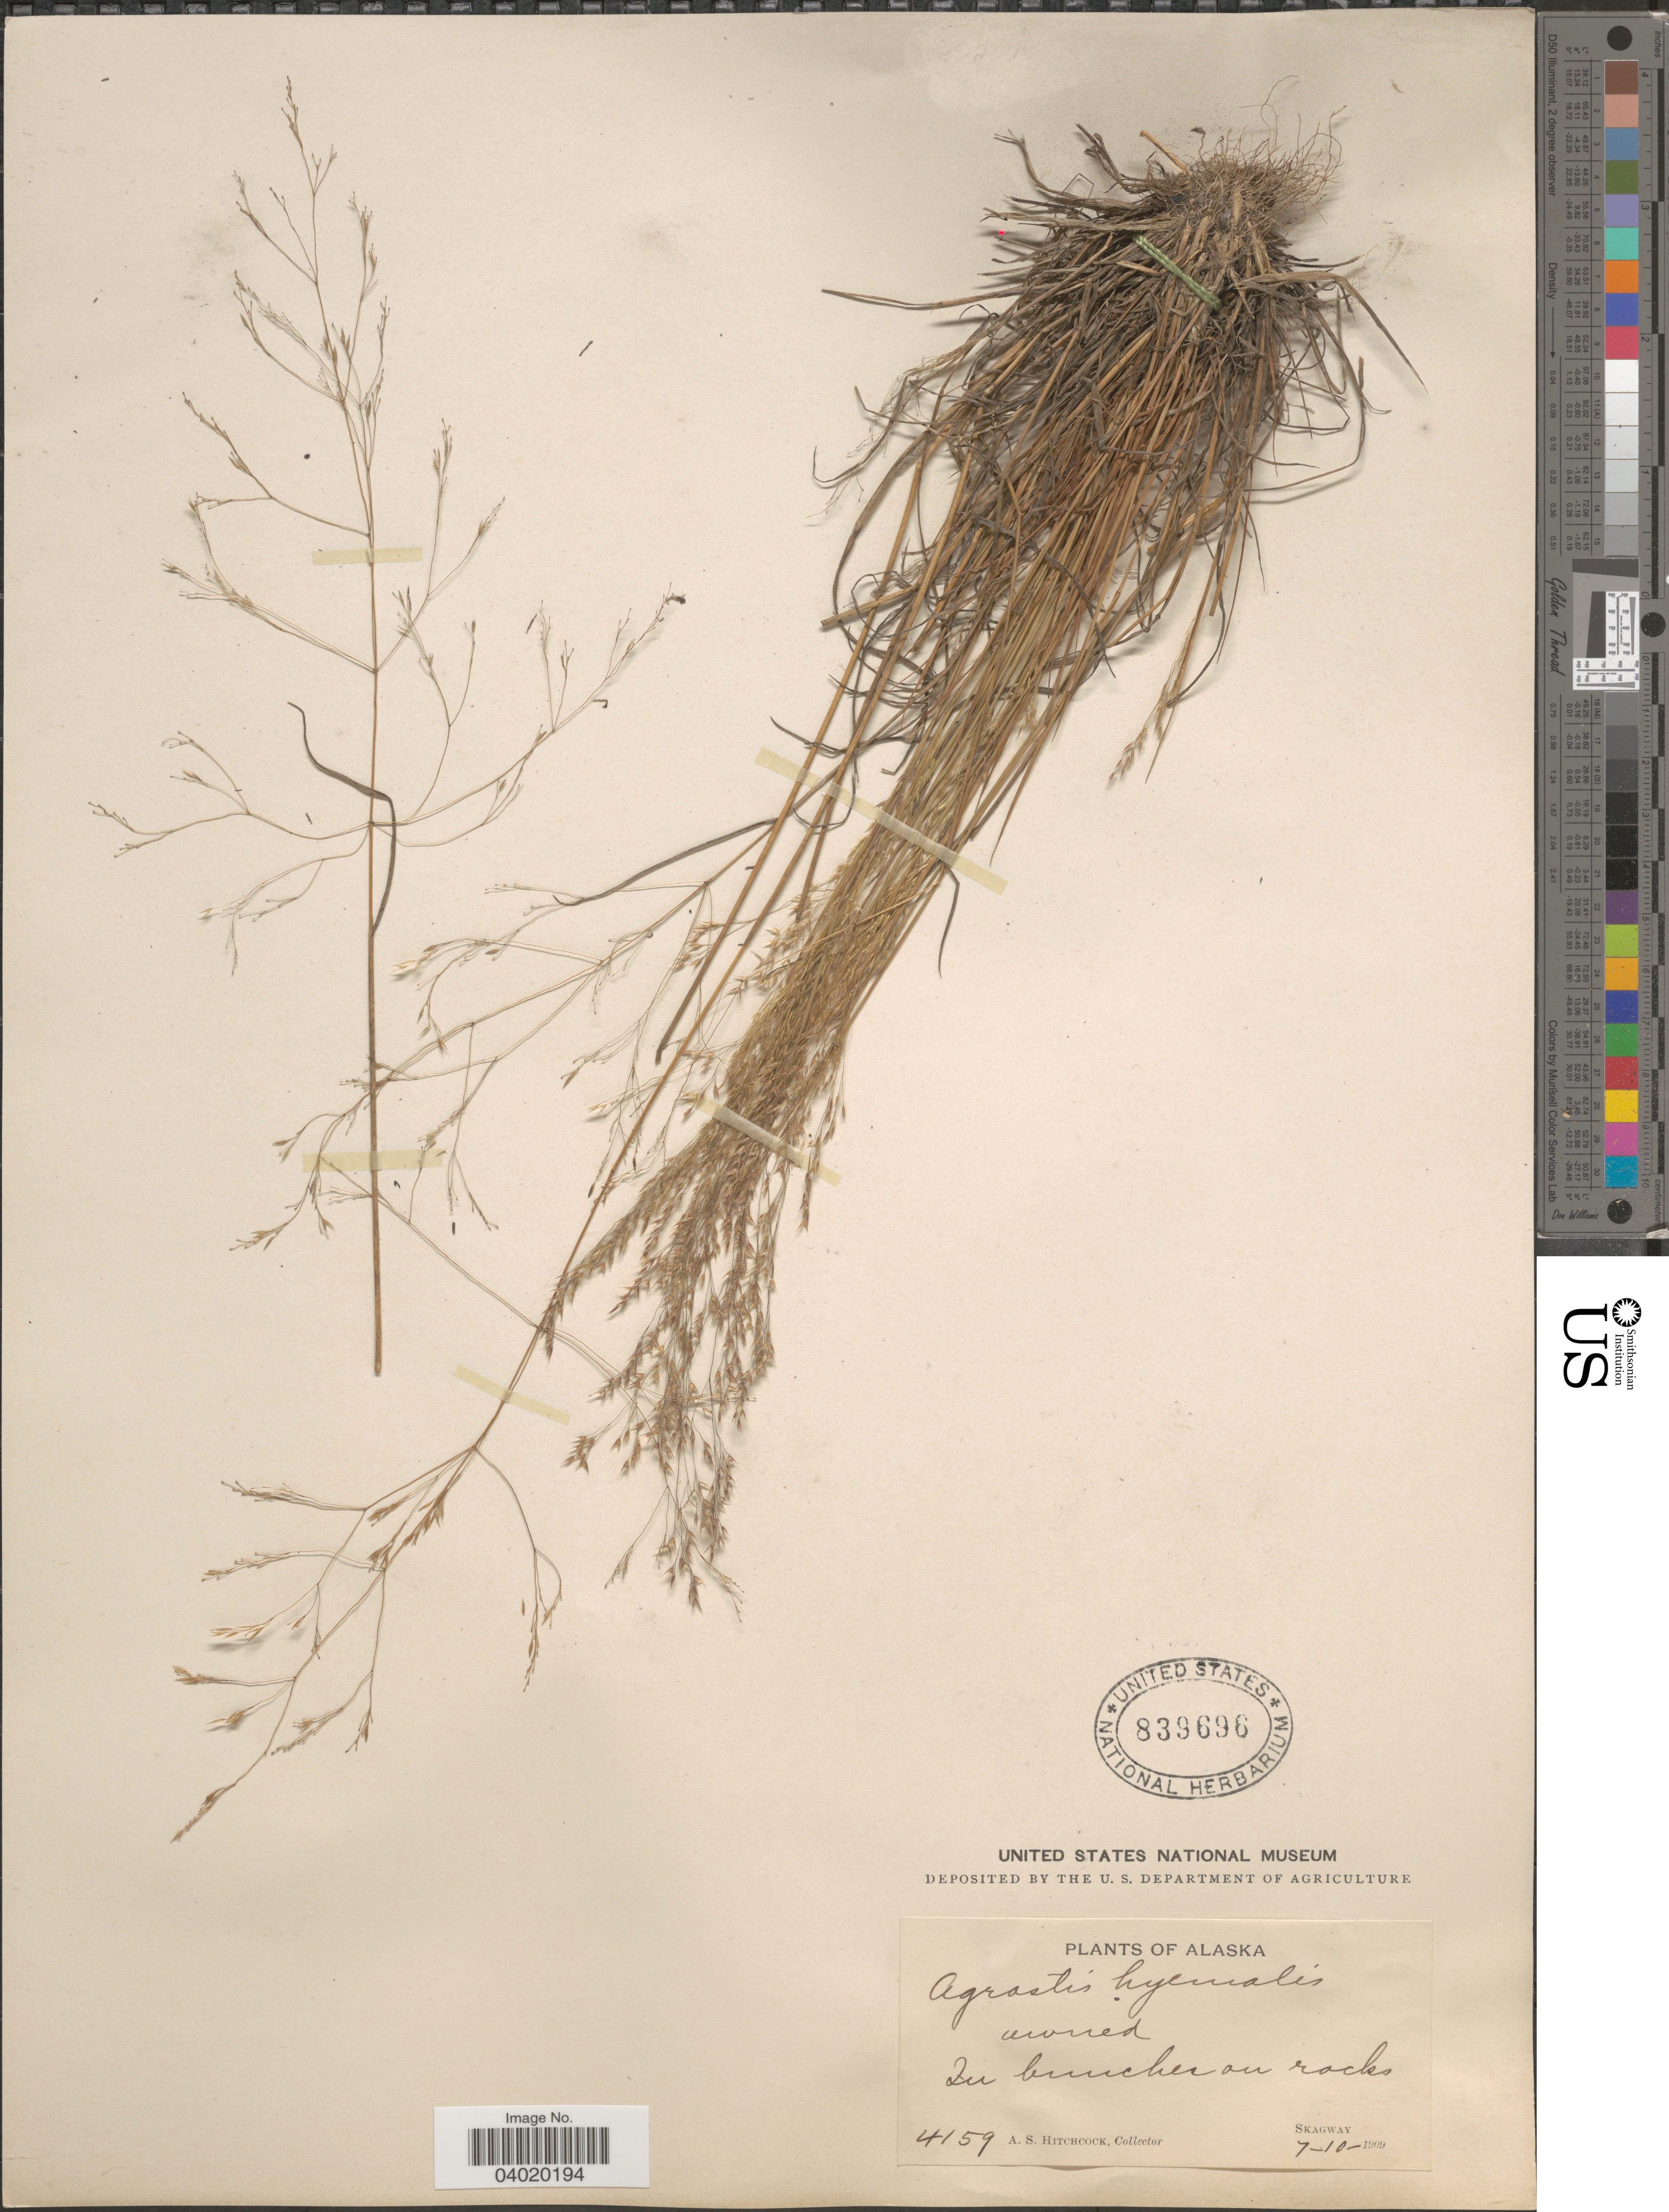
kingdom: Plantae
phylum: Tracheophyta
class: Liliopsida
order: Poales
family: Poaceae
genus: Agrostis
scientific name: Agrostis hyemalis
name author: (Walter) Britton et al.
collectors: A. S. Hitchcock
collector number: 4159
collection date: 1909-07-10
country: United States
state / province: Alaska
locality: Skagway.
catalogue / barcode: US 839696